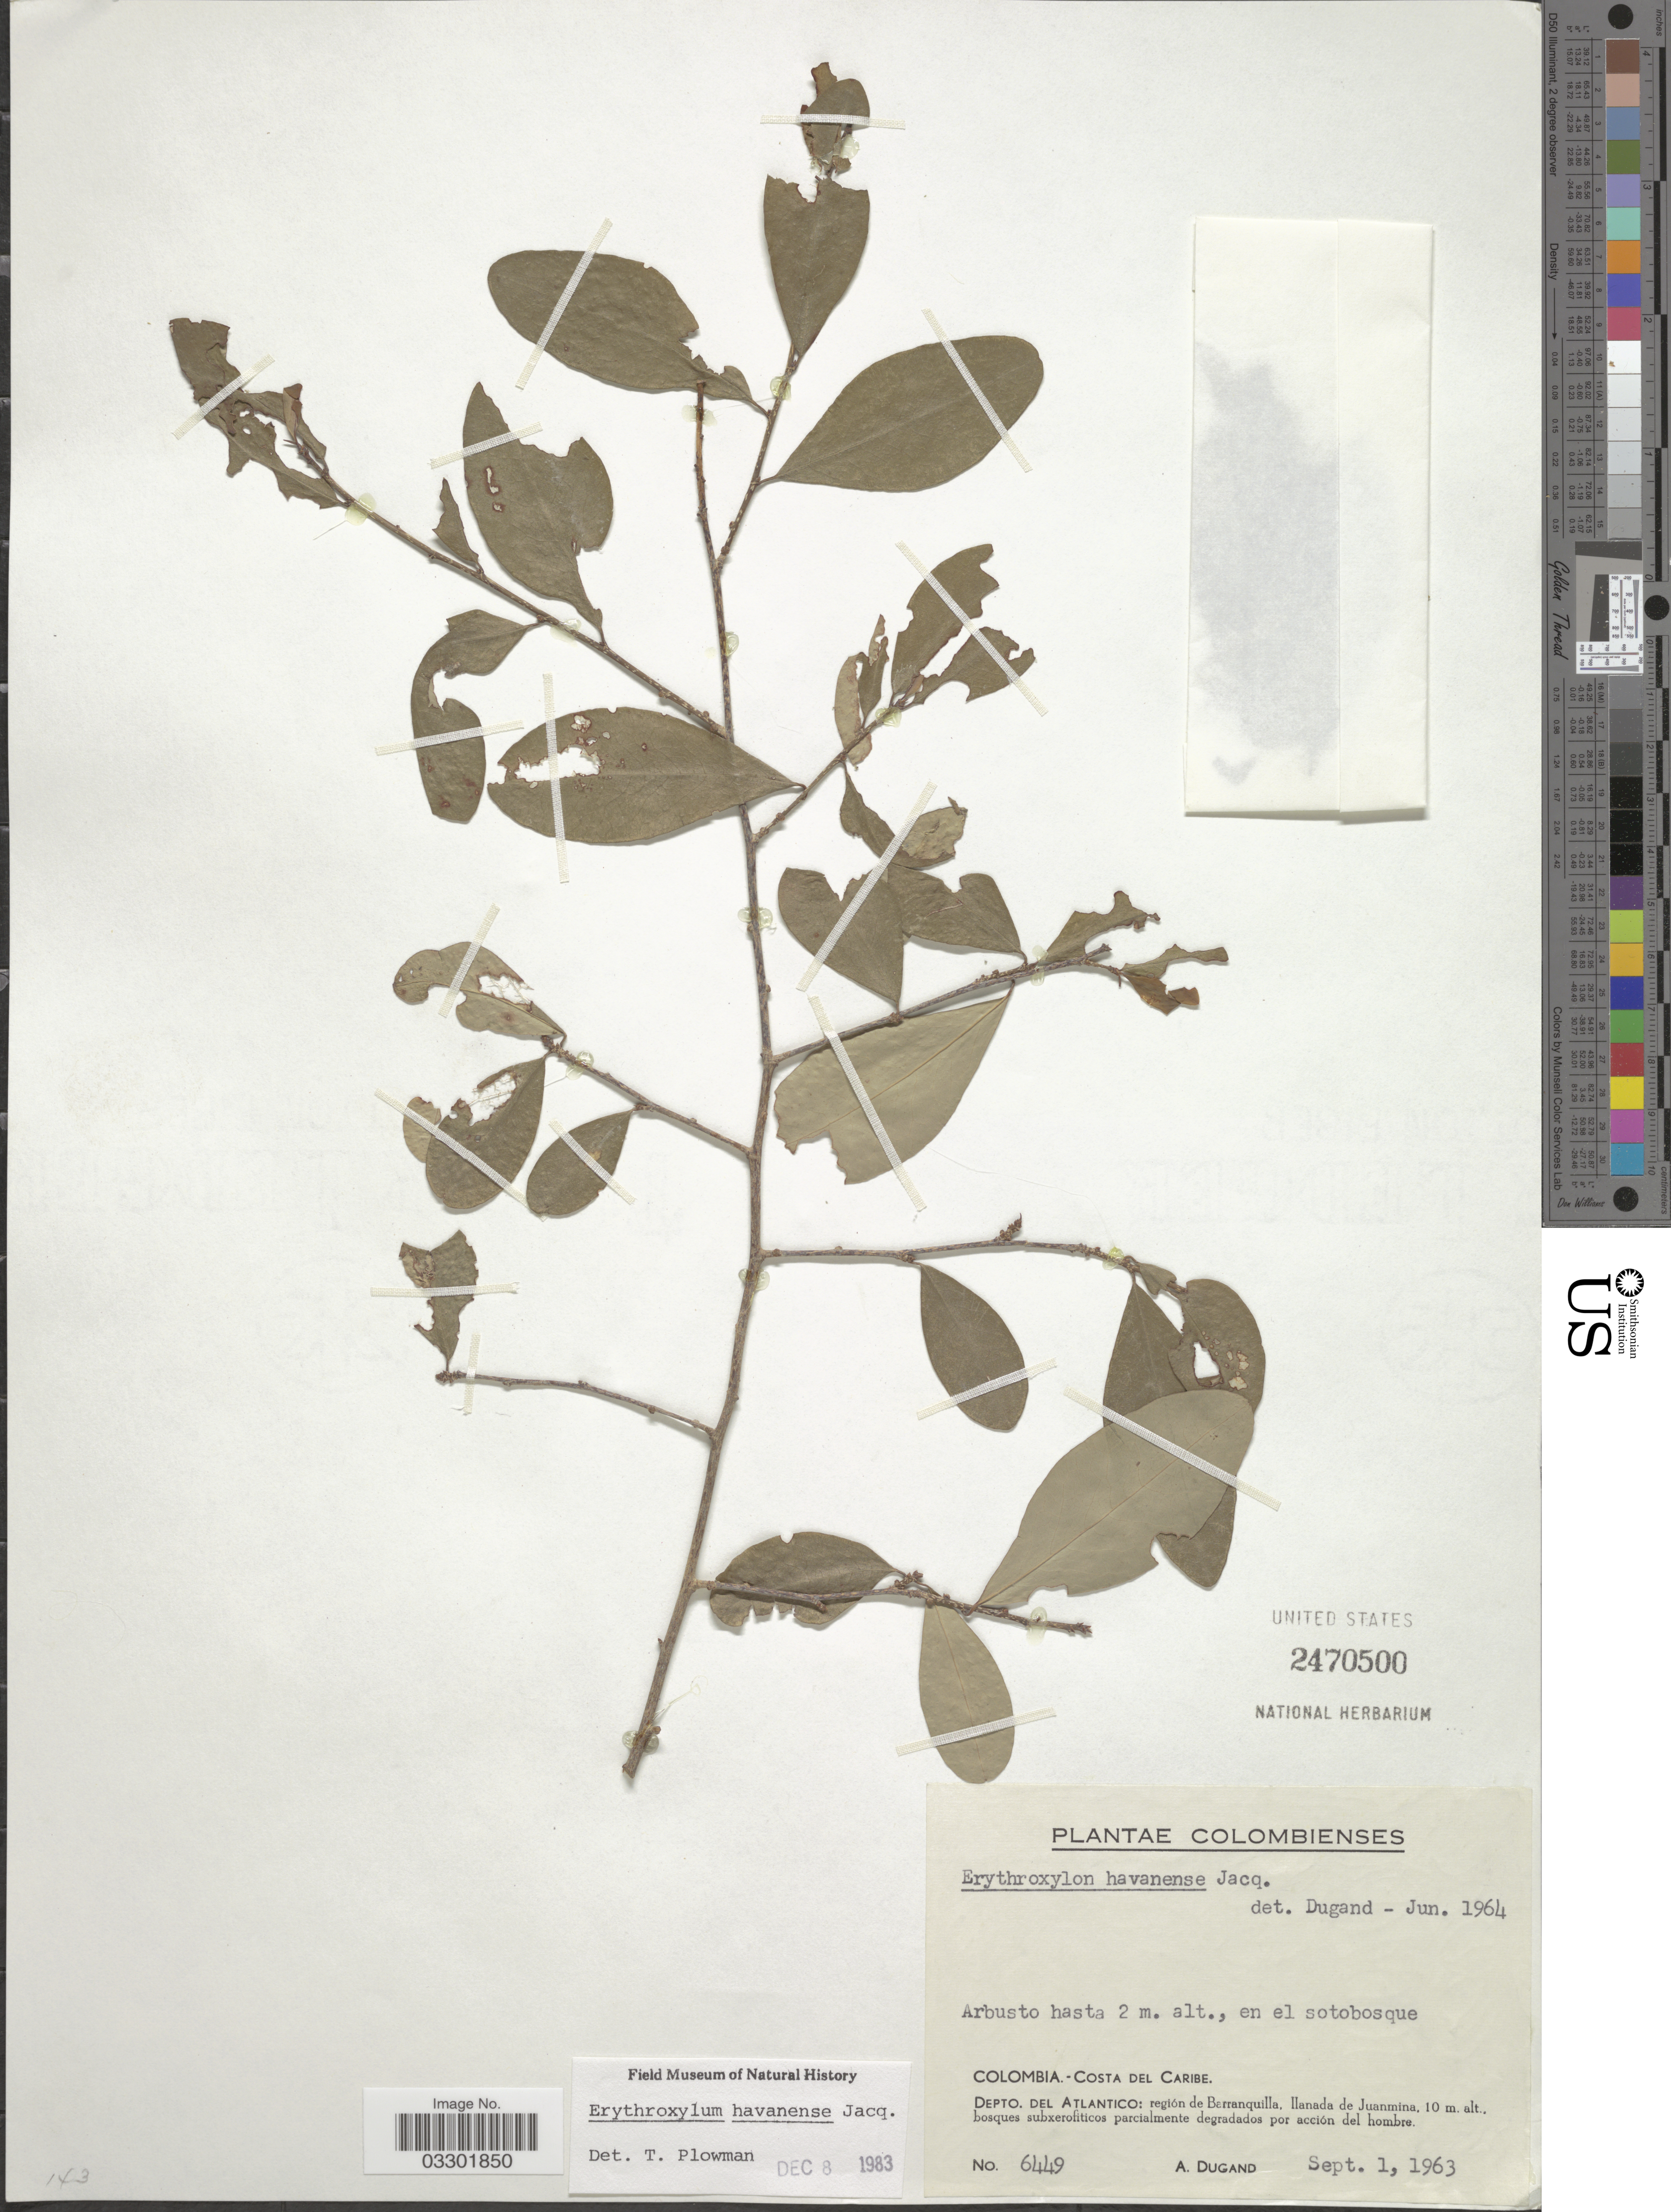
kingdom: Plantae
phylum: Tracheophyta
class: Magnoliopsida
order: Malpighiales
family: Erythroxylaceae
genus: Erythroxylum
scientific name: Erythroxylum havanense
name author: Jacq.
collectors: A. Dugand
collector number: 6449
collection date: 1963-09-01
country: Colombia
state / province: Atlántico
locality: Costa del Caribe. Depto. del Atlantico: región de Baranquilla, llanada de Juanmina.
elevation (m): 10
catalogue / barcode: US 2470500